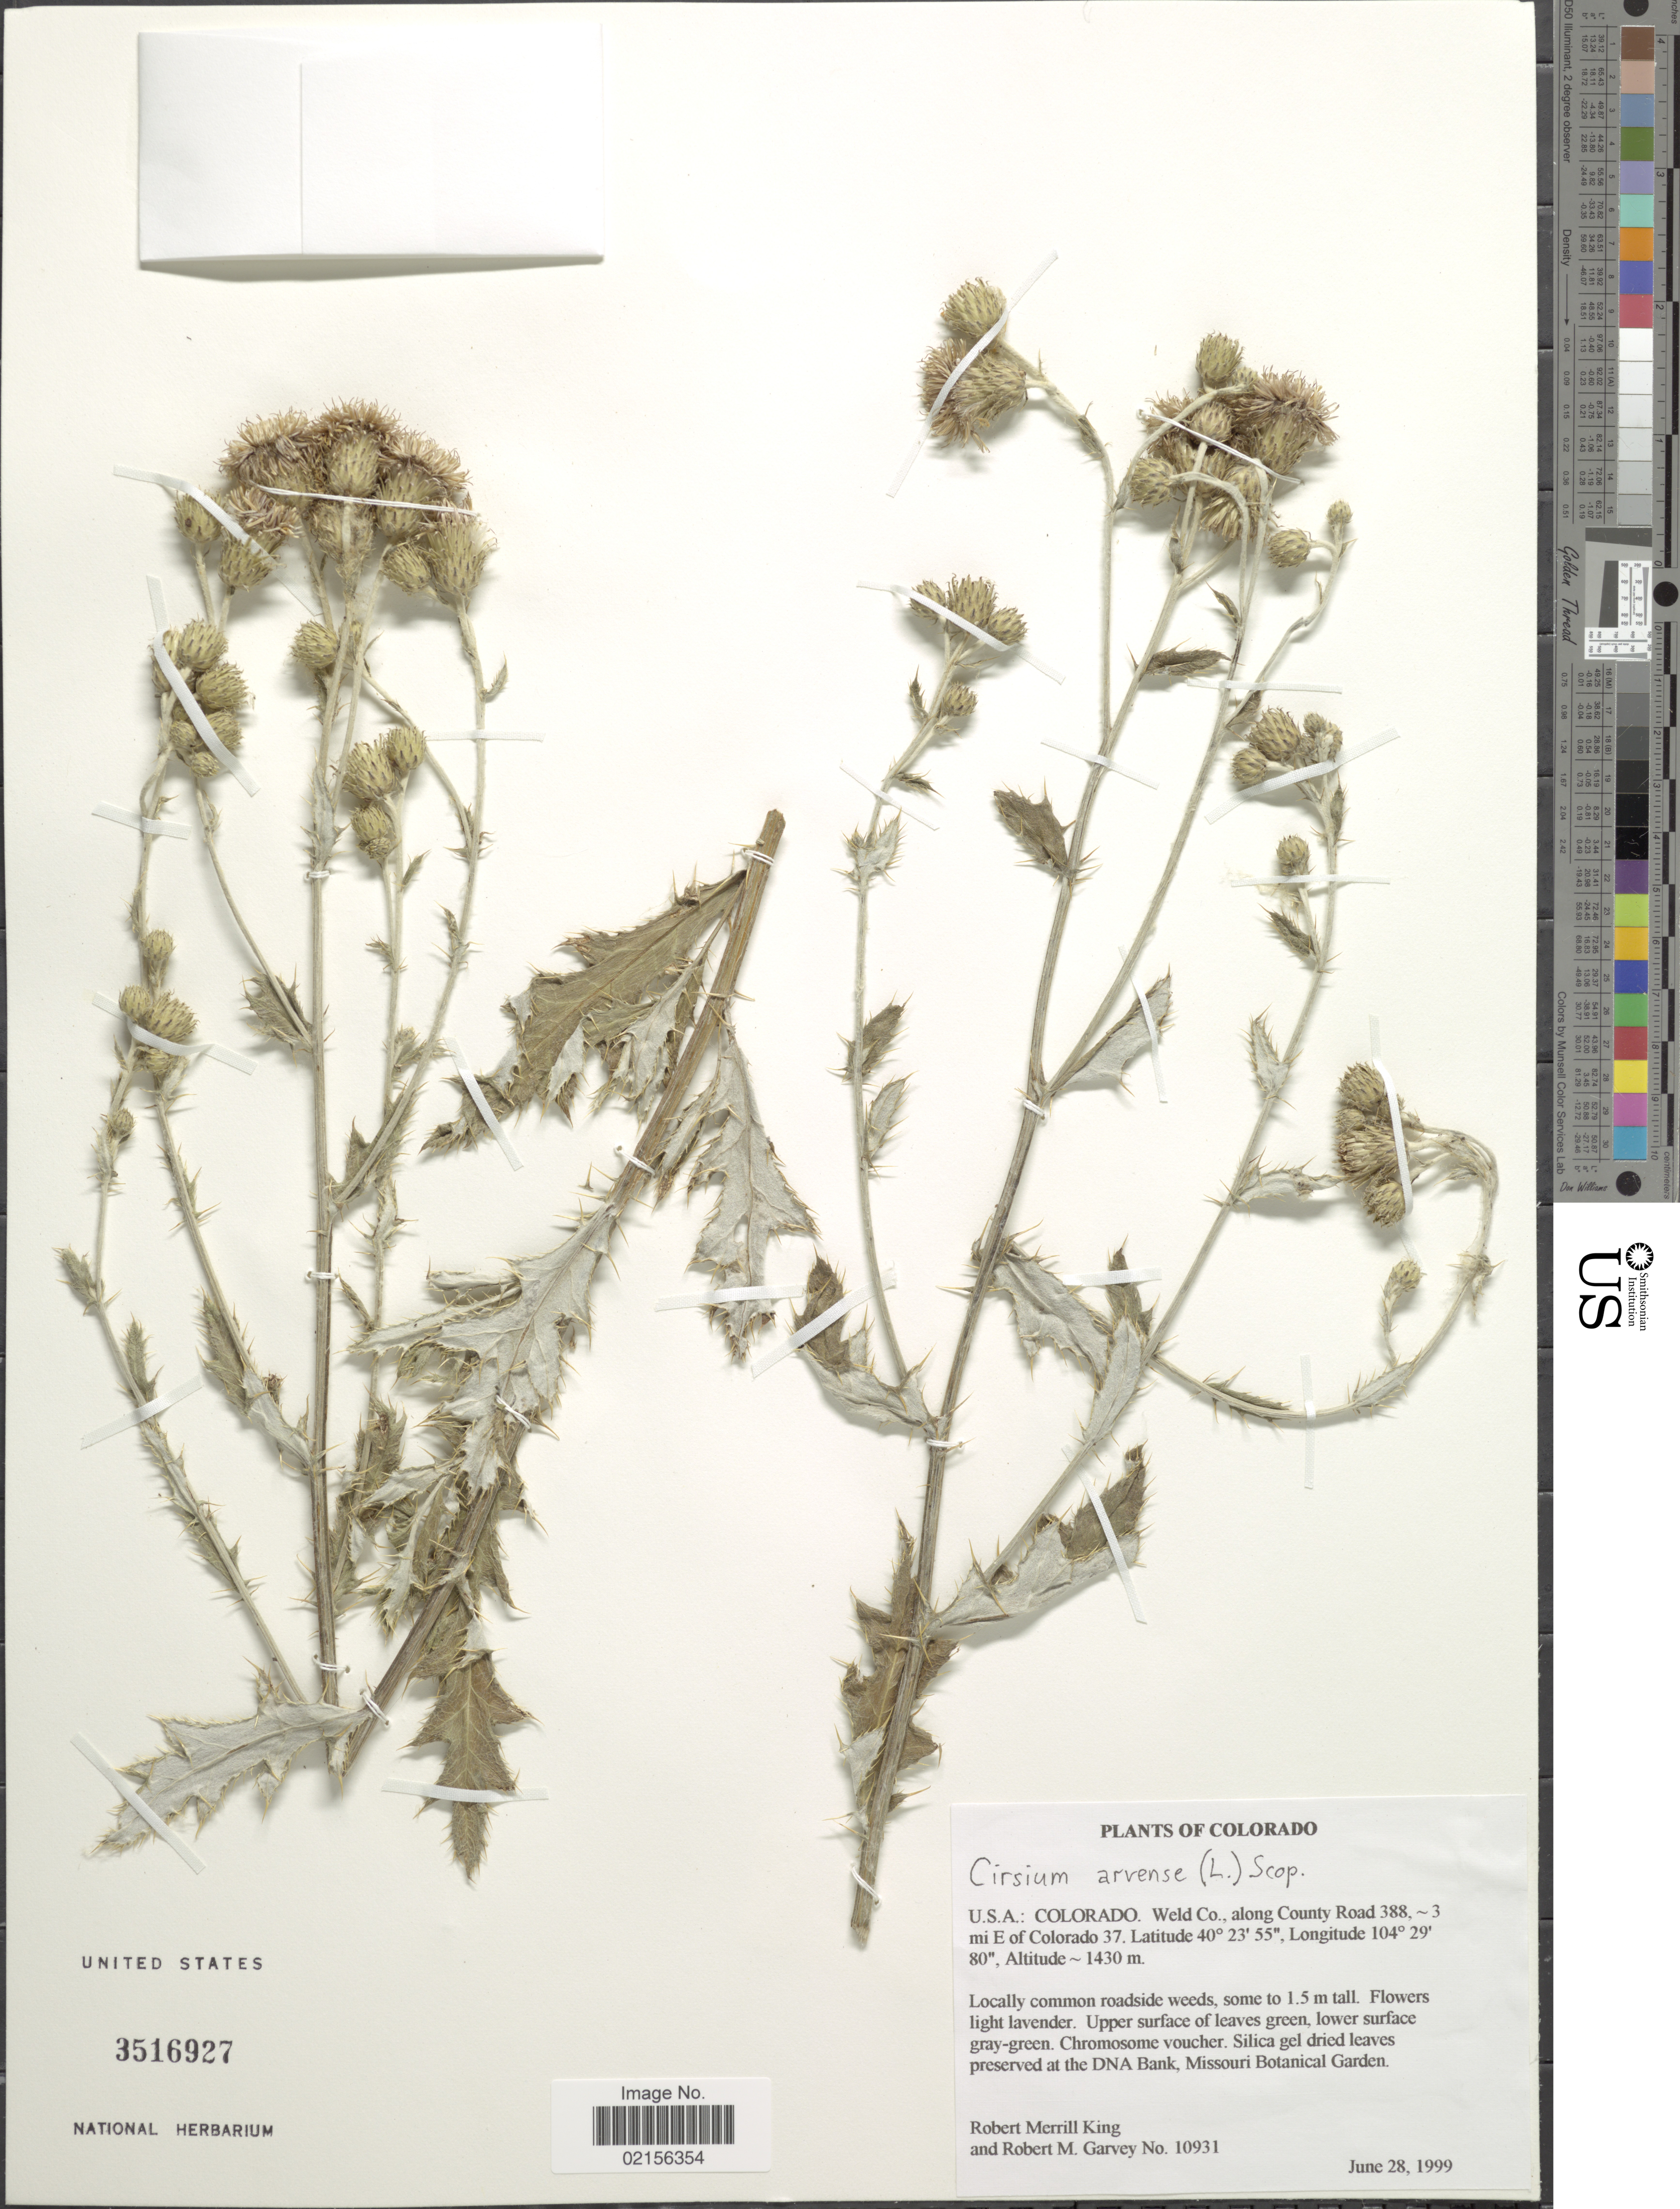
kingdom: Plantae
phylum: Tracheophyta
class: Magnoliopsida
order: Asterales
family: Asteraceae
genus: Cirsium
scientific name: Cirsium arvense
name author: (L.) Scop.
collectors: R. M. King & R. Garvey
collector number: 10931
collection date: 1999-06-28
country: United States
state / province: Colorado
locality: Weld Co., along County Road 388, : 3 mi E of Colorado, 37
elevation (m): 1430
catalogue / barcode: US 3516927